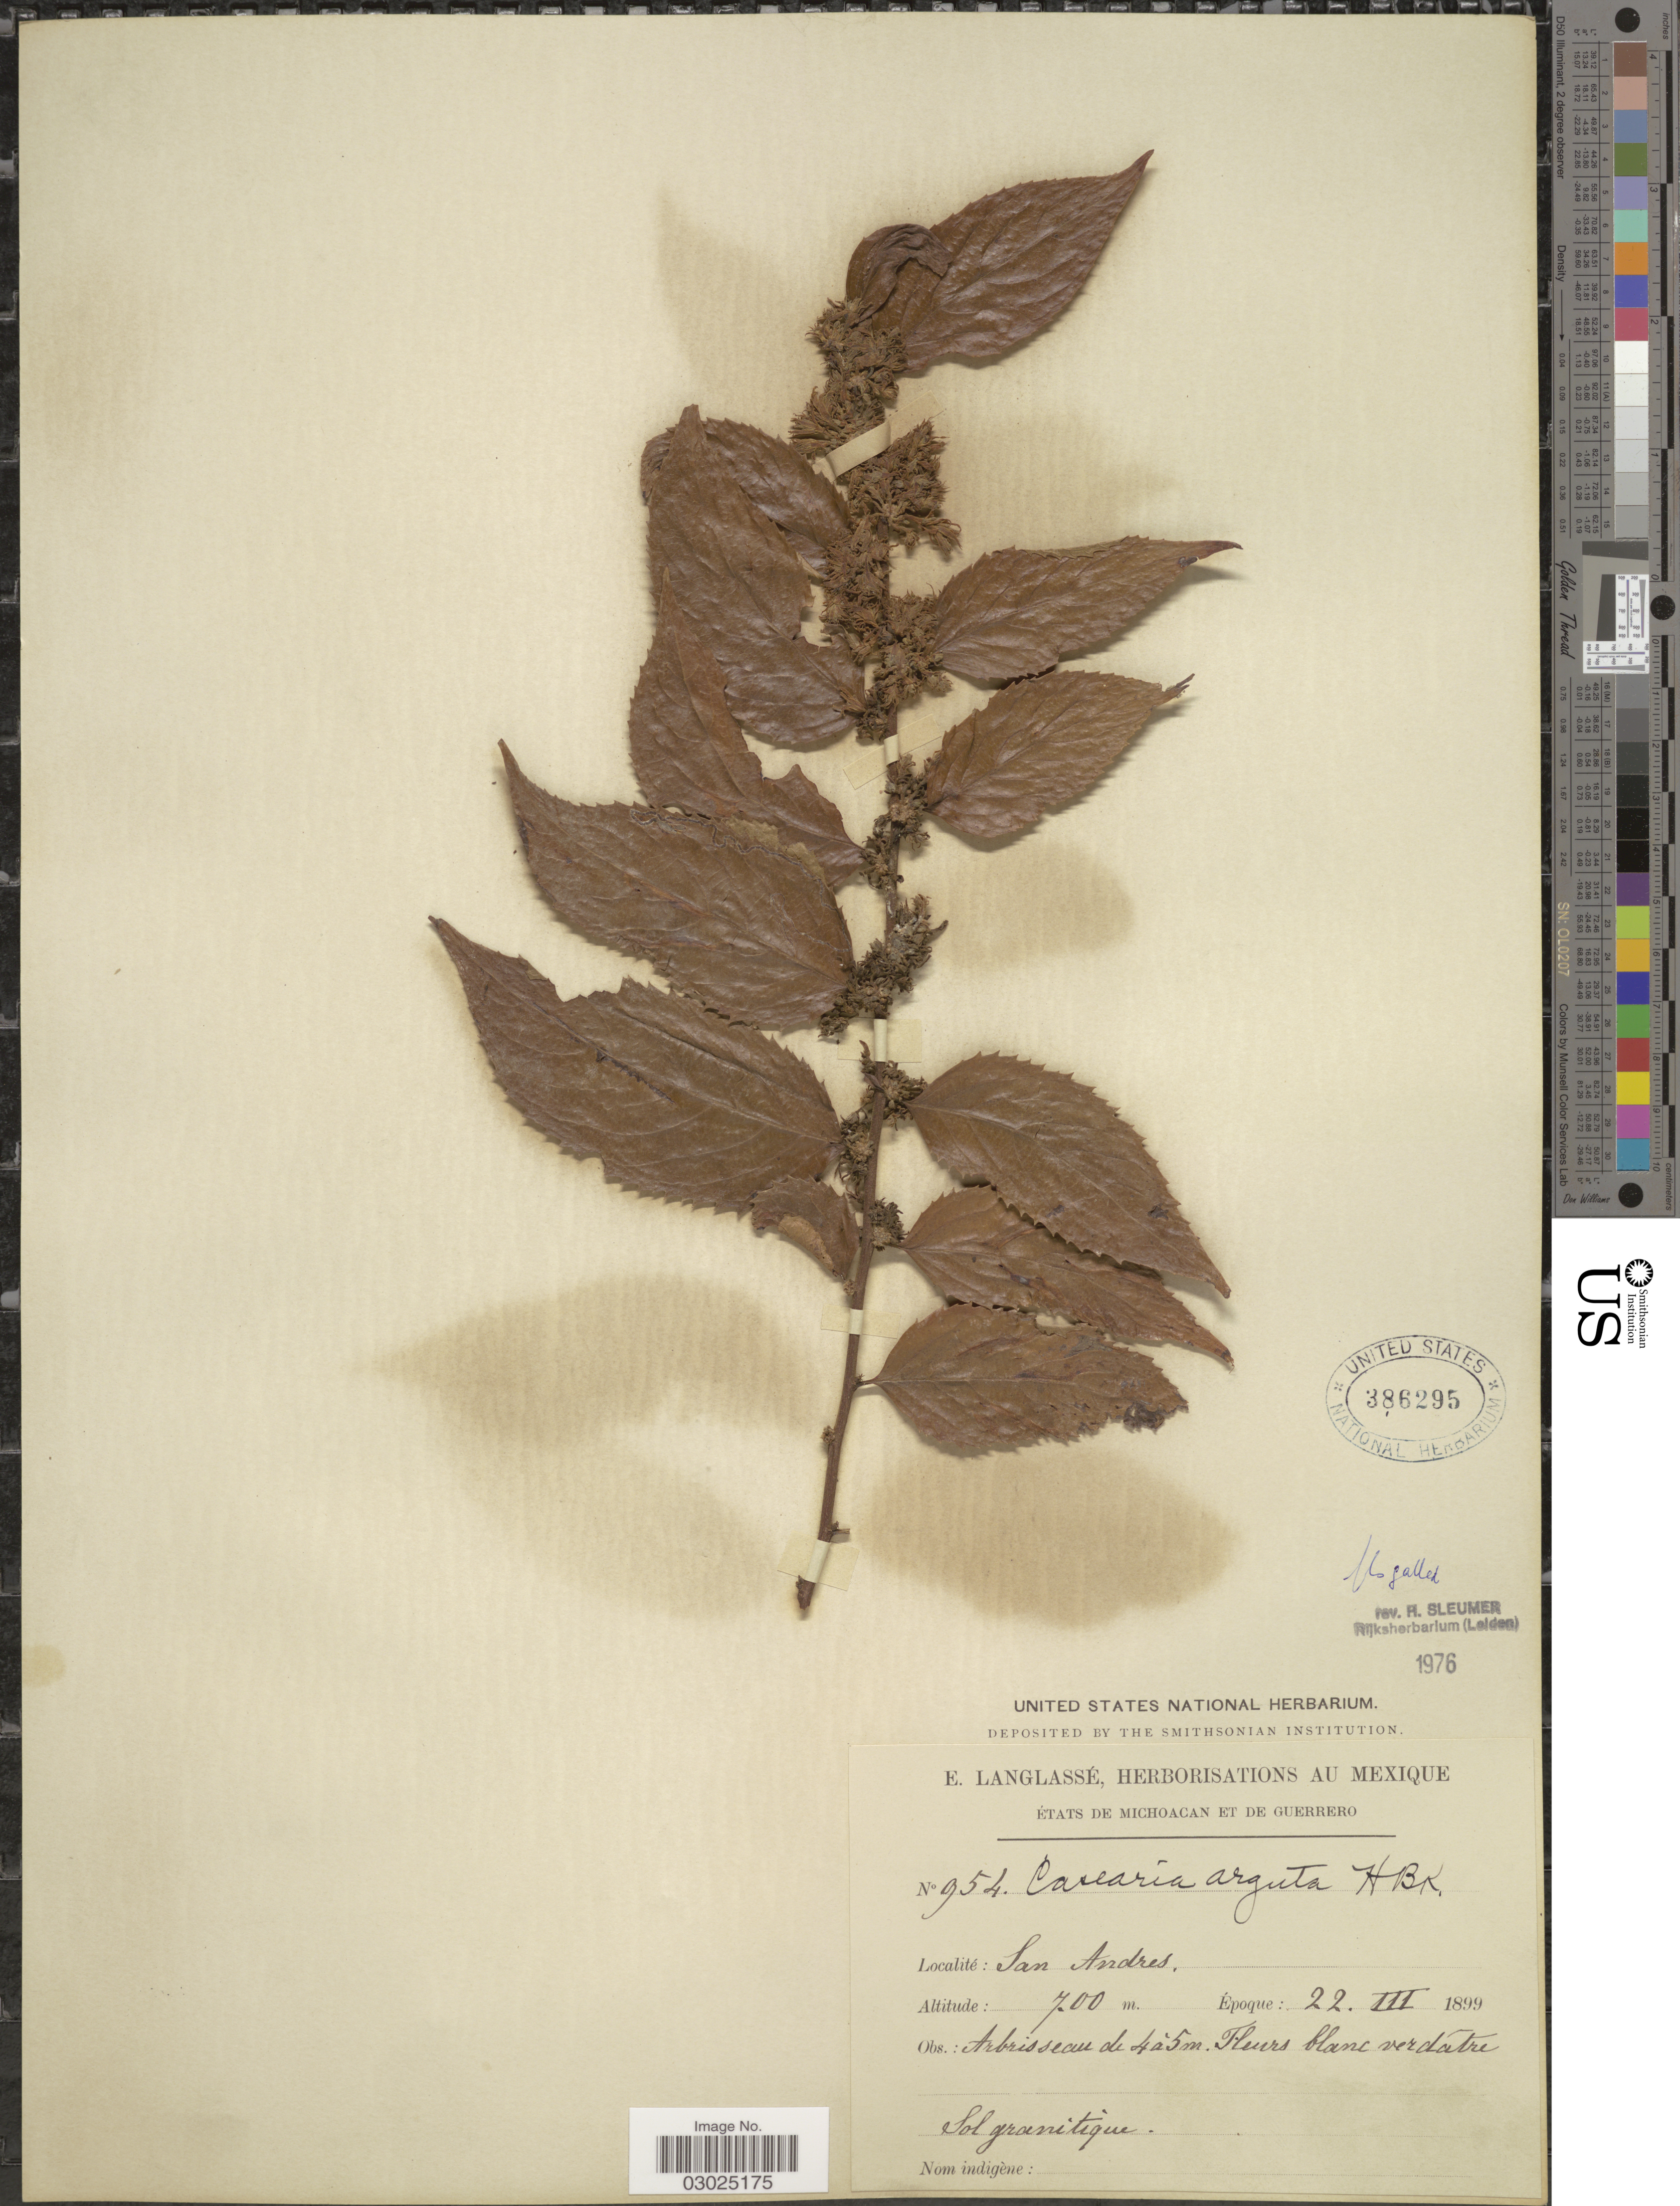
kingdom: Plantae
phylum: Tracheophyta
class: Magnoliopsida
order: Malpighiales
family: Salicaceae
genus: Casearia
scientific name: Casearia arguta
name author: Kunth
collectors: E. Langlassé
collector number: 954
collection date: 1899-03-22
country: Mexico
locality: États de Michoacan et de Guerrero. San Andres.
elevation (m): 700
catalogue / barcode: US 386295